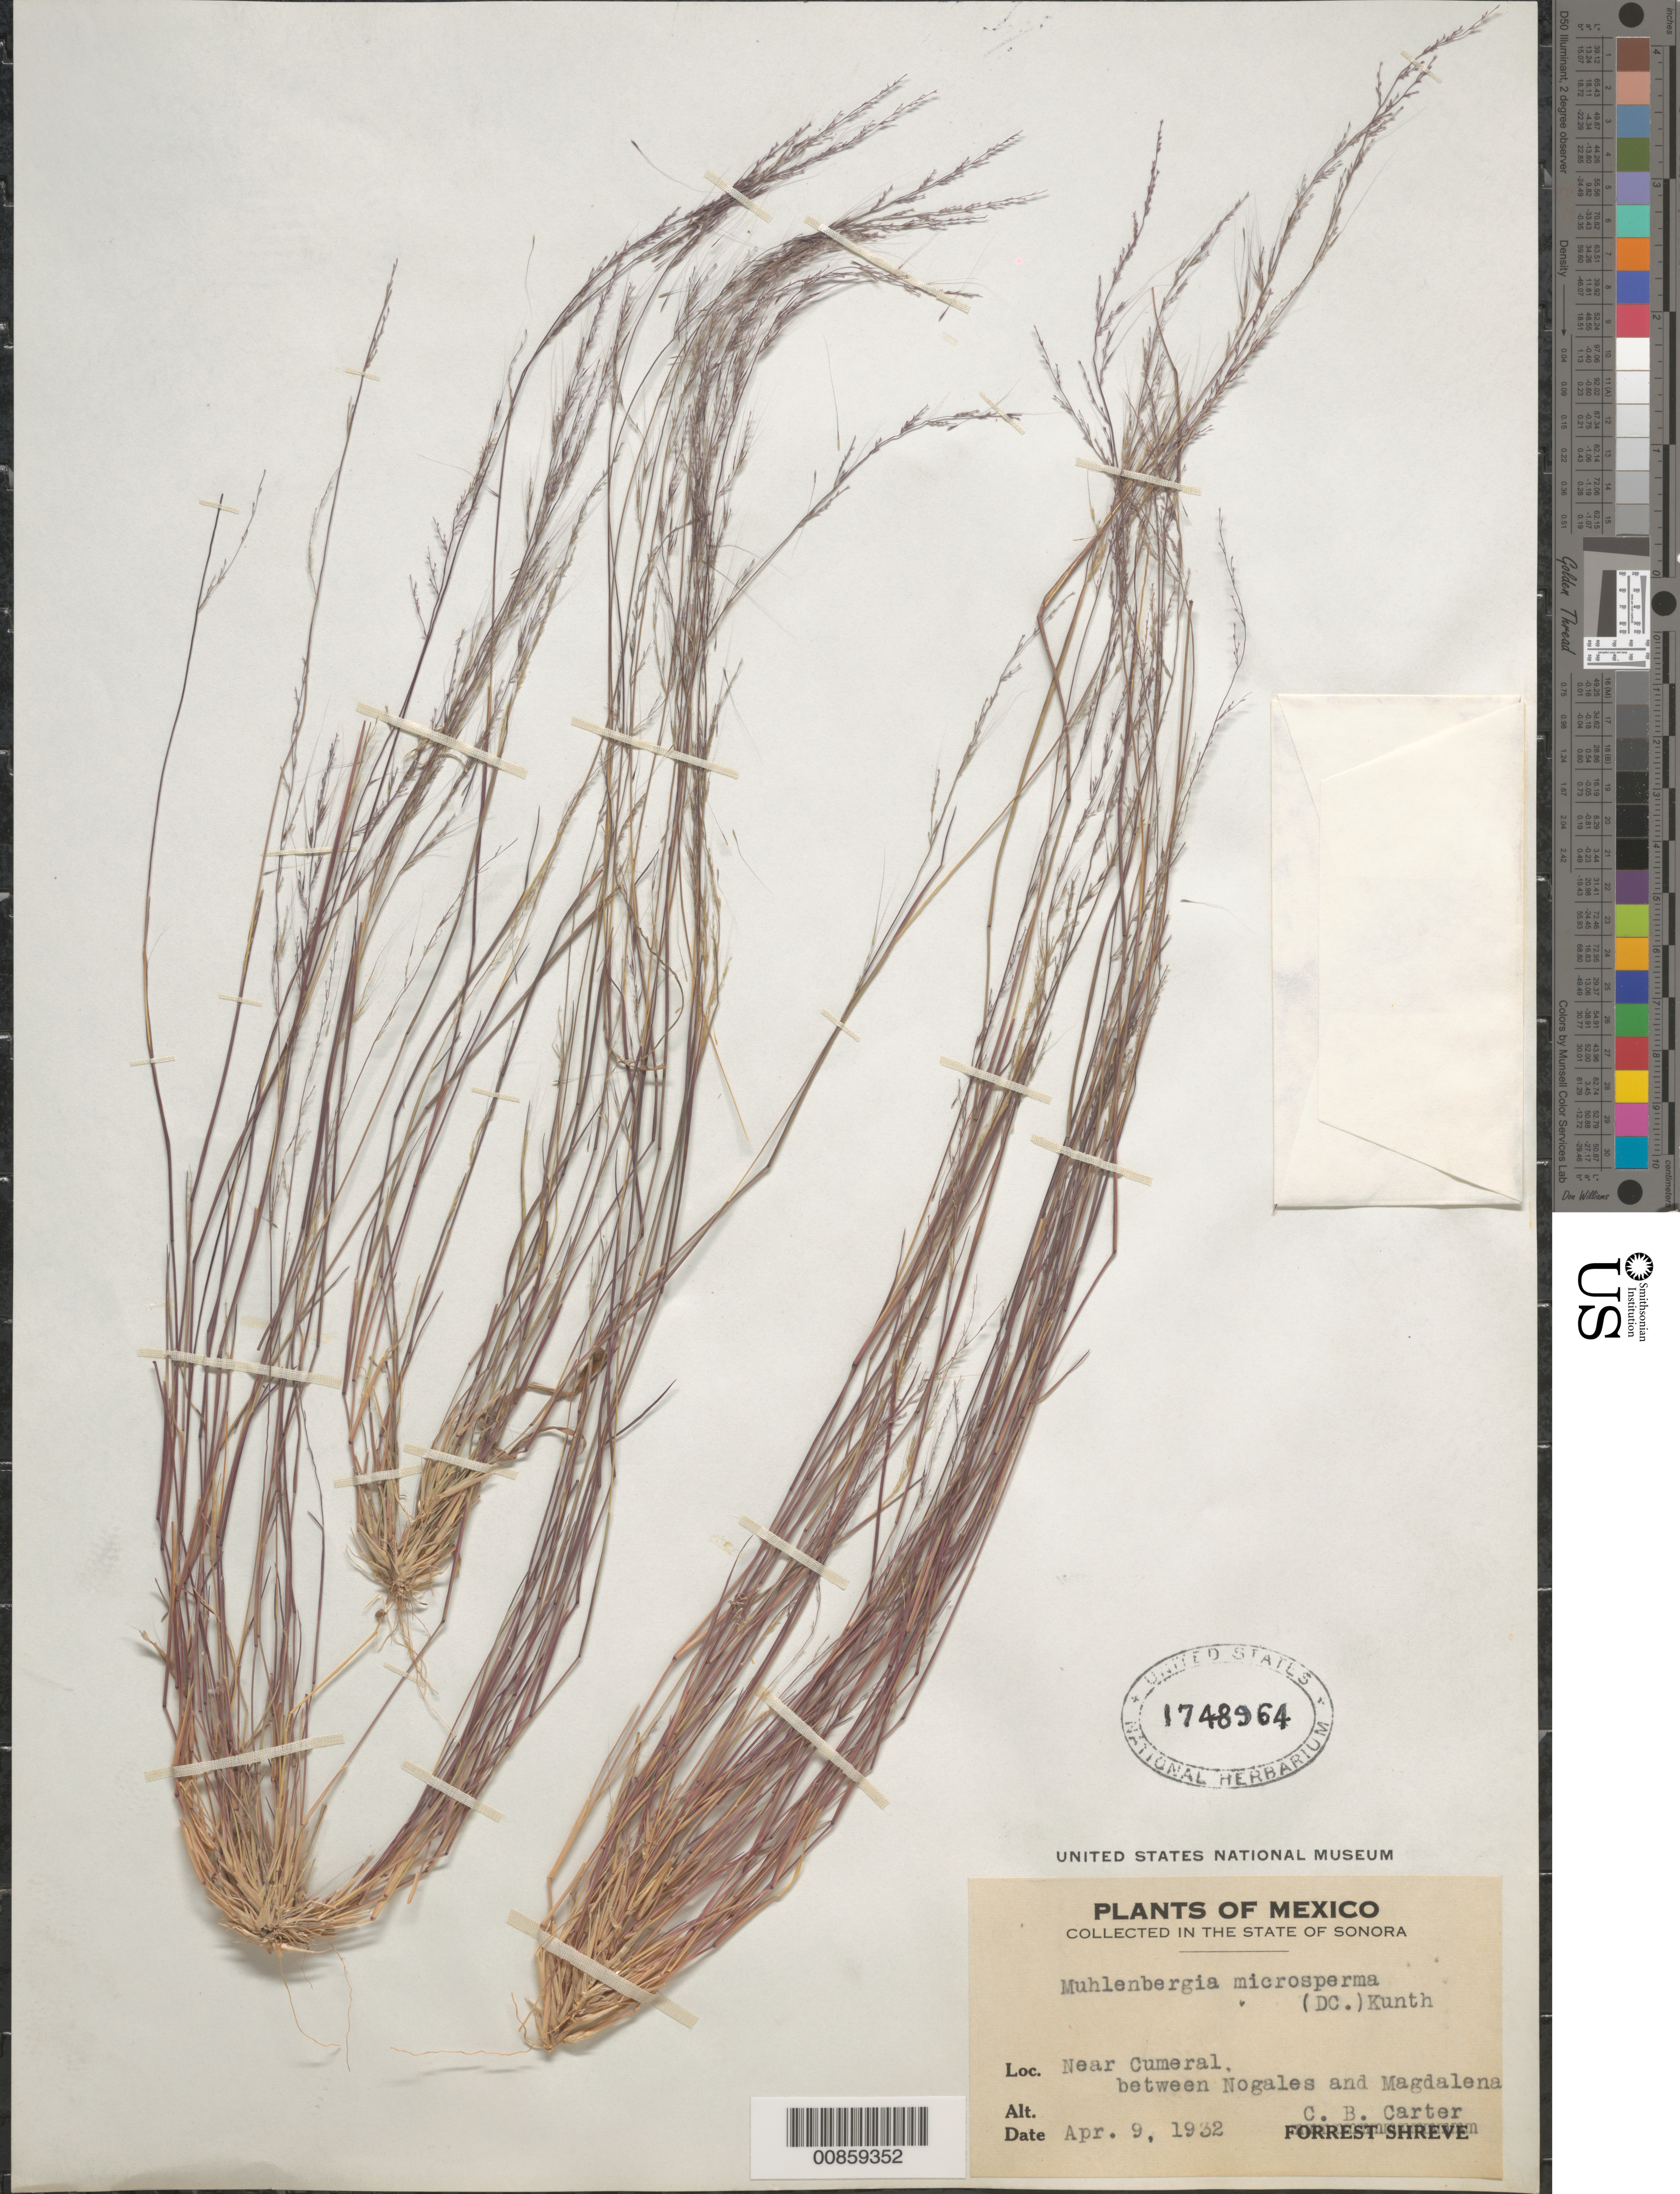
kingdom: Plantae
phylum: Tracheophyta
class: Liliopsida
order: Poales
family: Poaceae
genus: Muhlenbergia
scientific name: Muhlenbergia microsperma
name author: (DC.) Kunth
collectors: F. Shreve & C. B. Carter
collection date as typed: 09 Apr 1932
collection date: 1932-04-09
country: Mexico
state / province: Sonora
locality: Near Cumeral between Nogales and Magdalena, Son.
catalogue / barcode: US 1748964